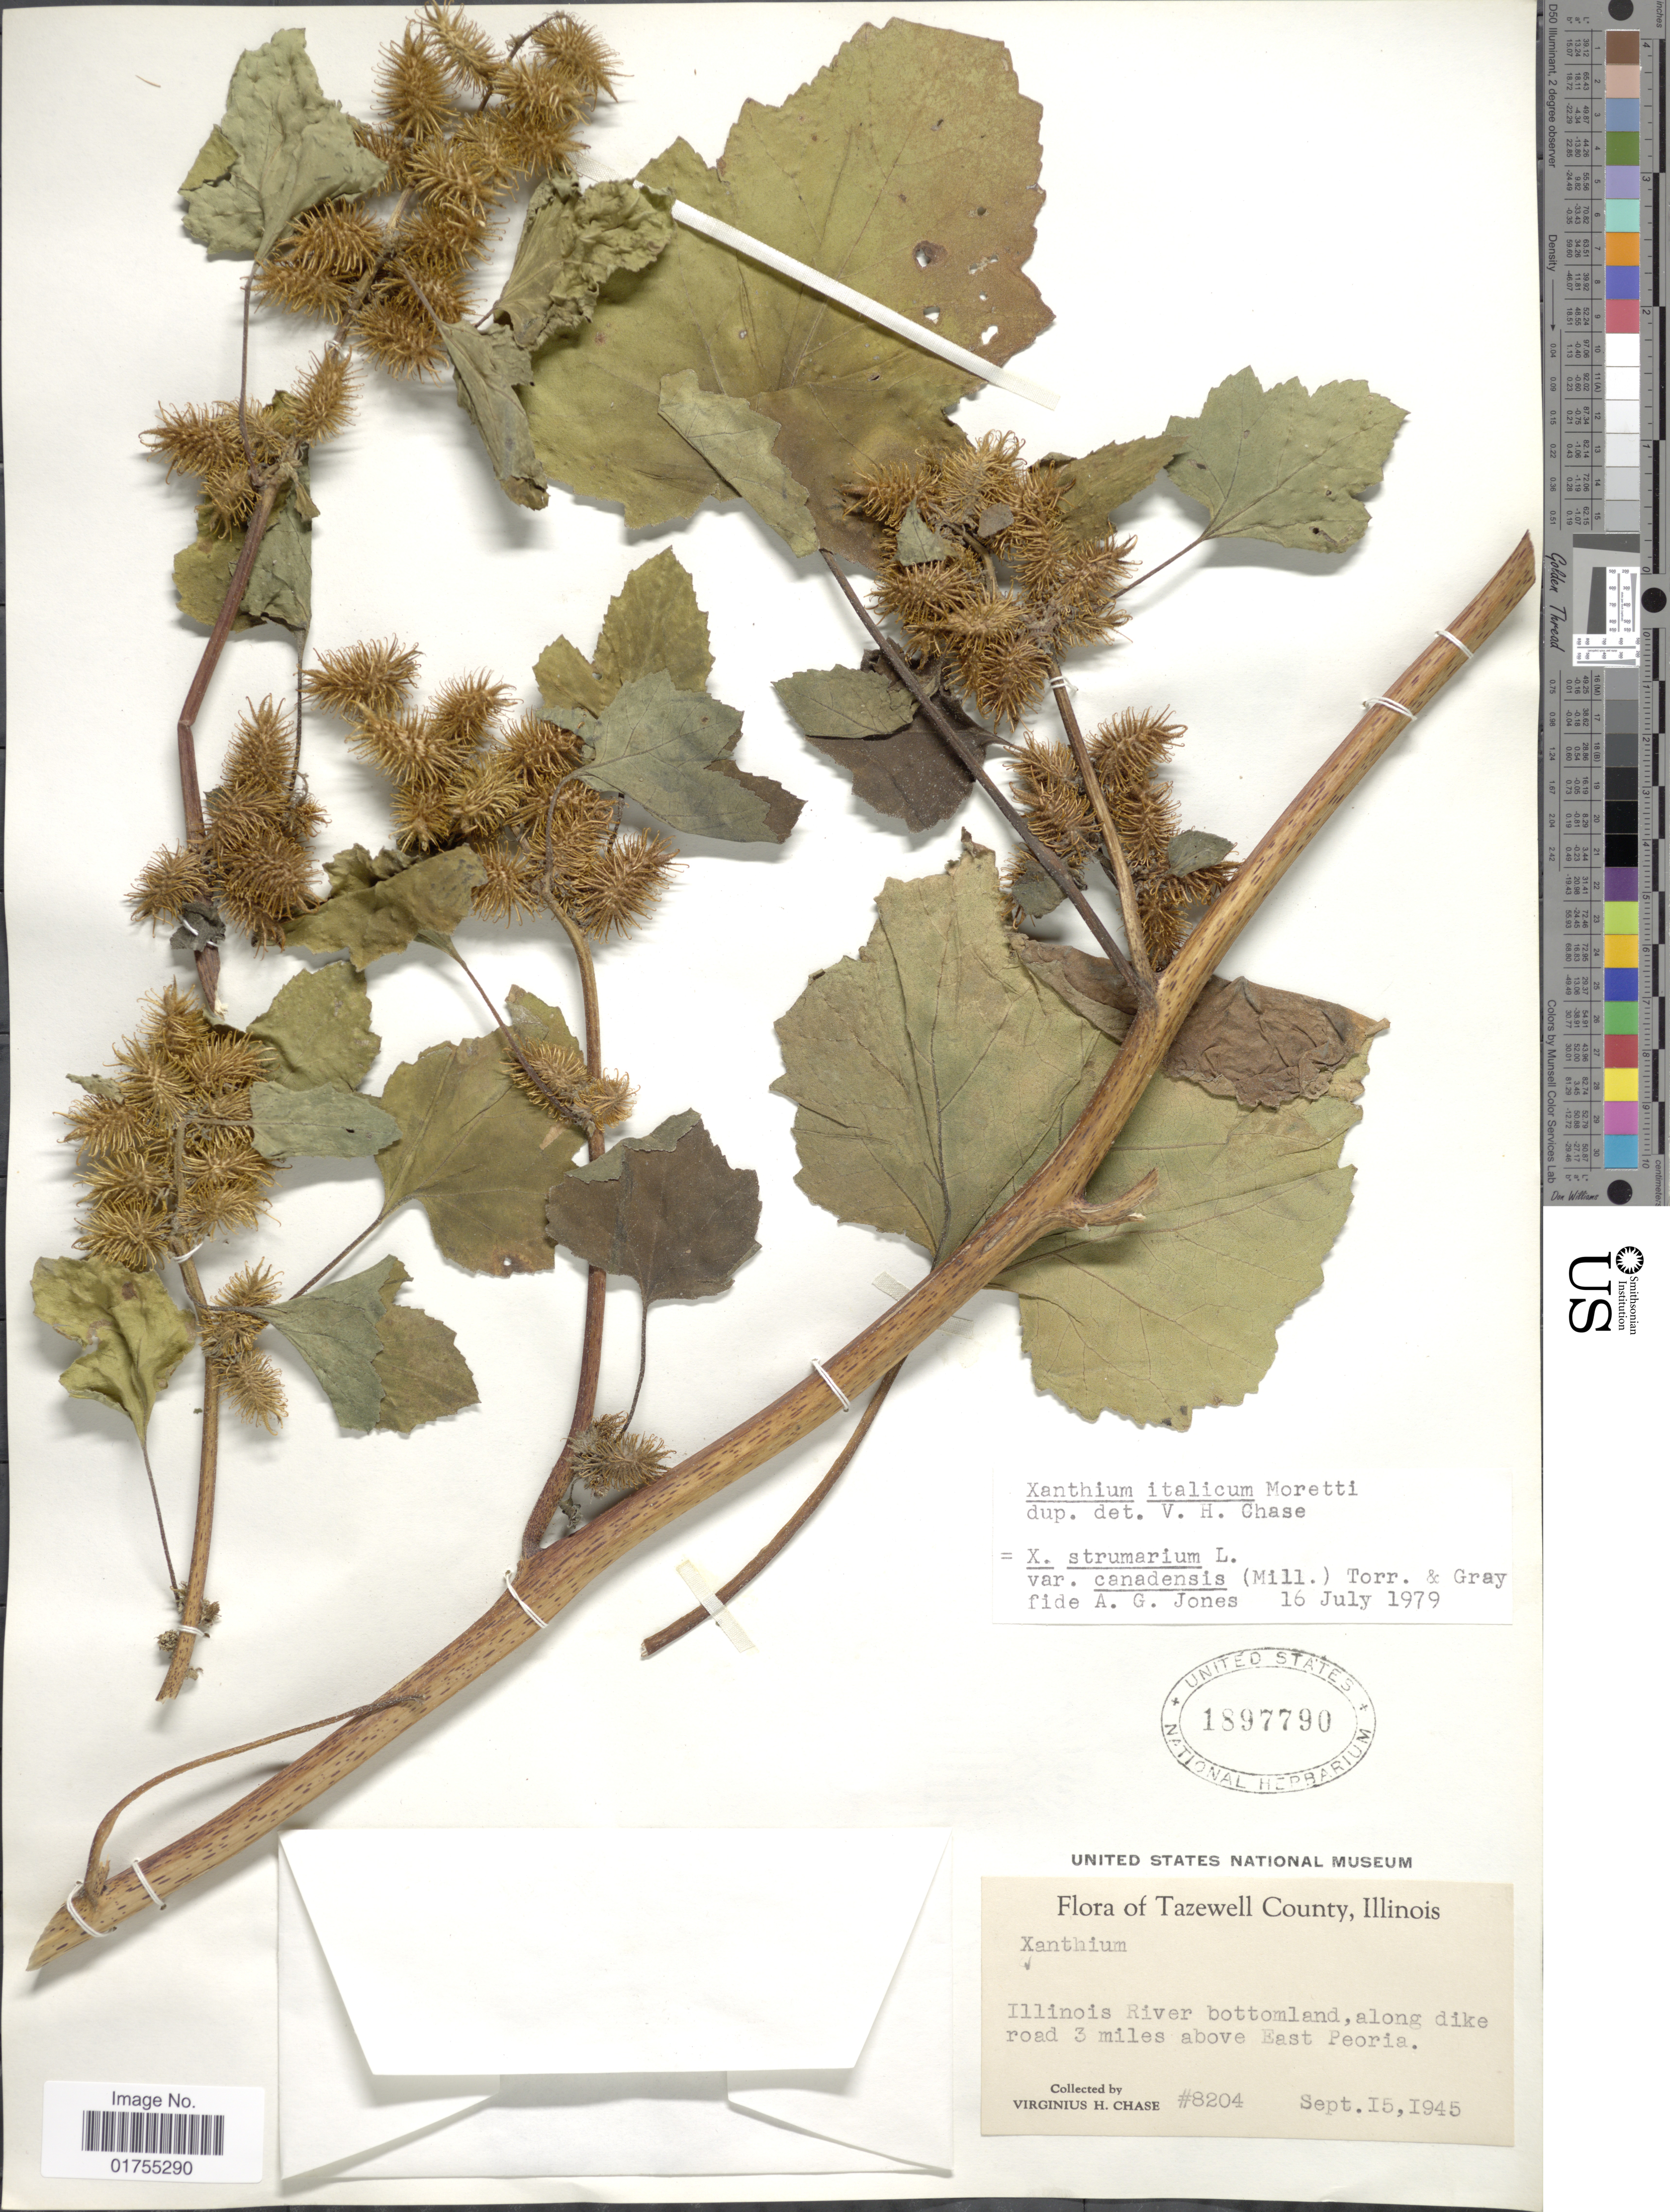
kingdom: Plantae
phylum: Tracheophyta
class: Magnoliopsida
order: Asterales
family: Asteraceae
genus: Xanthium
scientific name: Xanthium strumarium var. canadense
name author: (Mill.) Torr. & A. Gray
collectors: V. H. Chase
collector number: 8209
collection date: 1945-09-15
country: United States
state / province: Illinois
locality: Tazewell County, Illinois River bottomland, along dike road 3 miles above East Peoria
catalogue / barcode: US 1897790